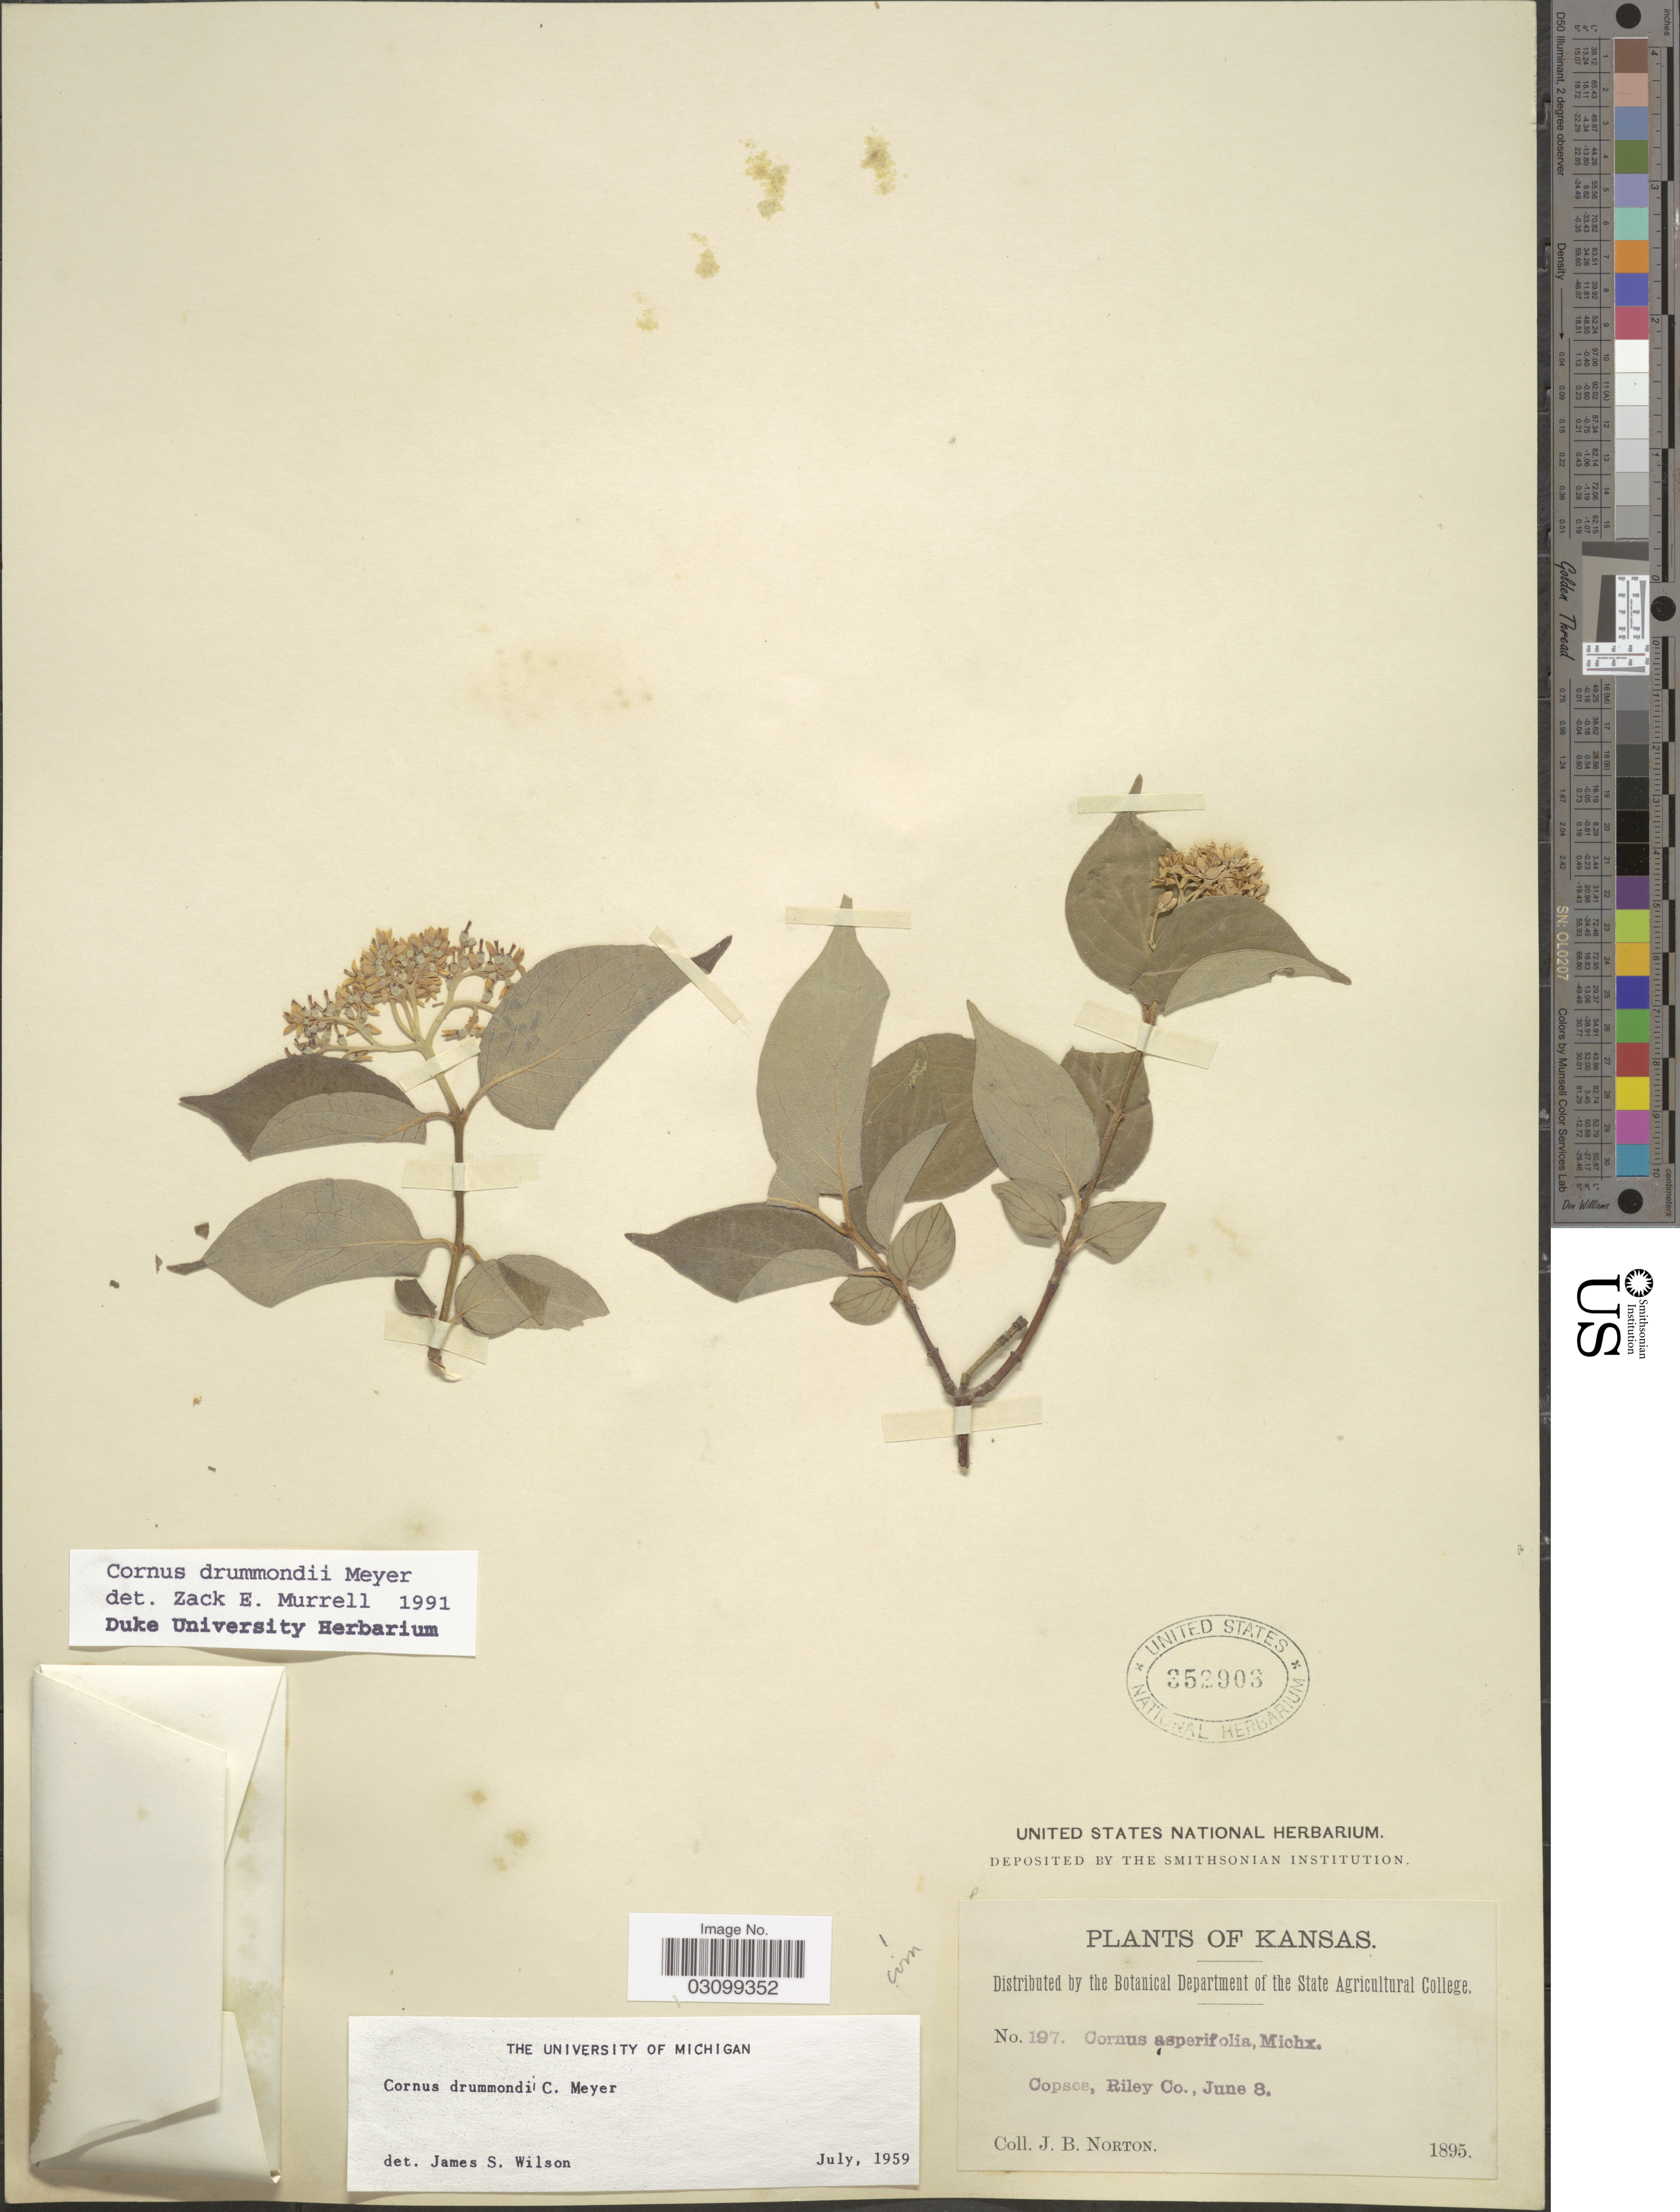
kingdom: Plantae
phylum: Tracheophyta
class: Magnoliopsida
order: Cornales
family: Cornaceae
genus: Cornus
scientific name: Cornus drummondii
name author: C.A. Mey.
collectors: J. Norton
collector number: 197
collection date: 1895-06-08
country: United States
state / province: Kansas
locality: Copses, Riley Co.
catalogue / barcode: US 352903